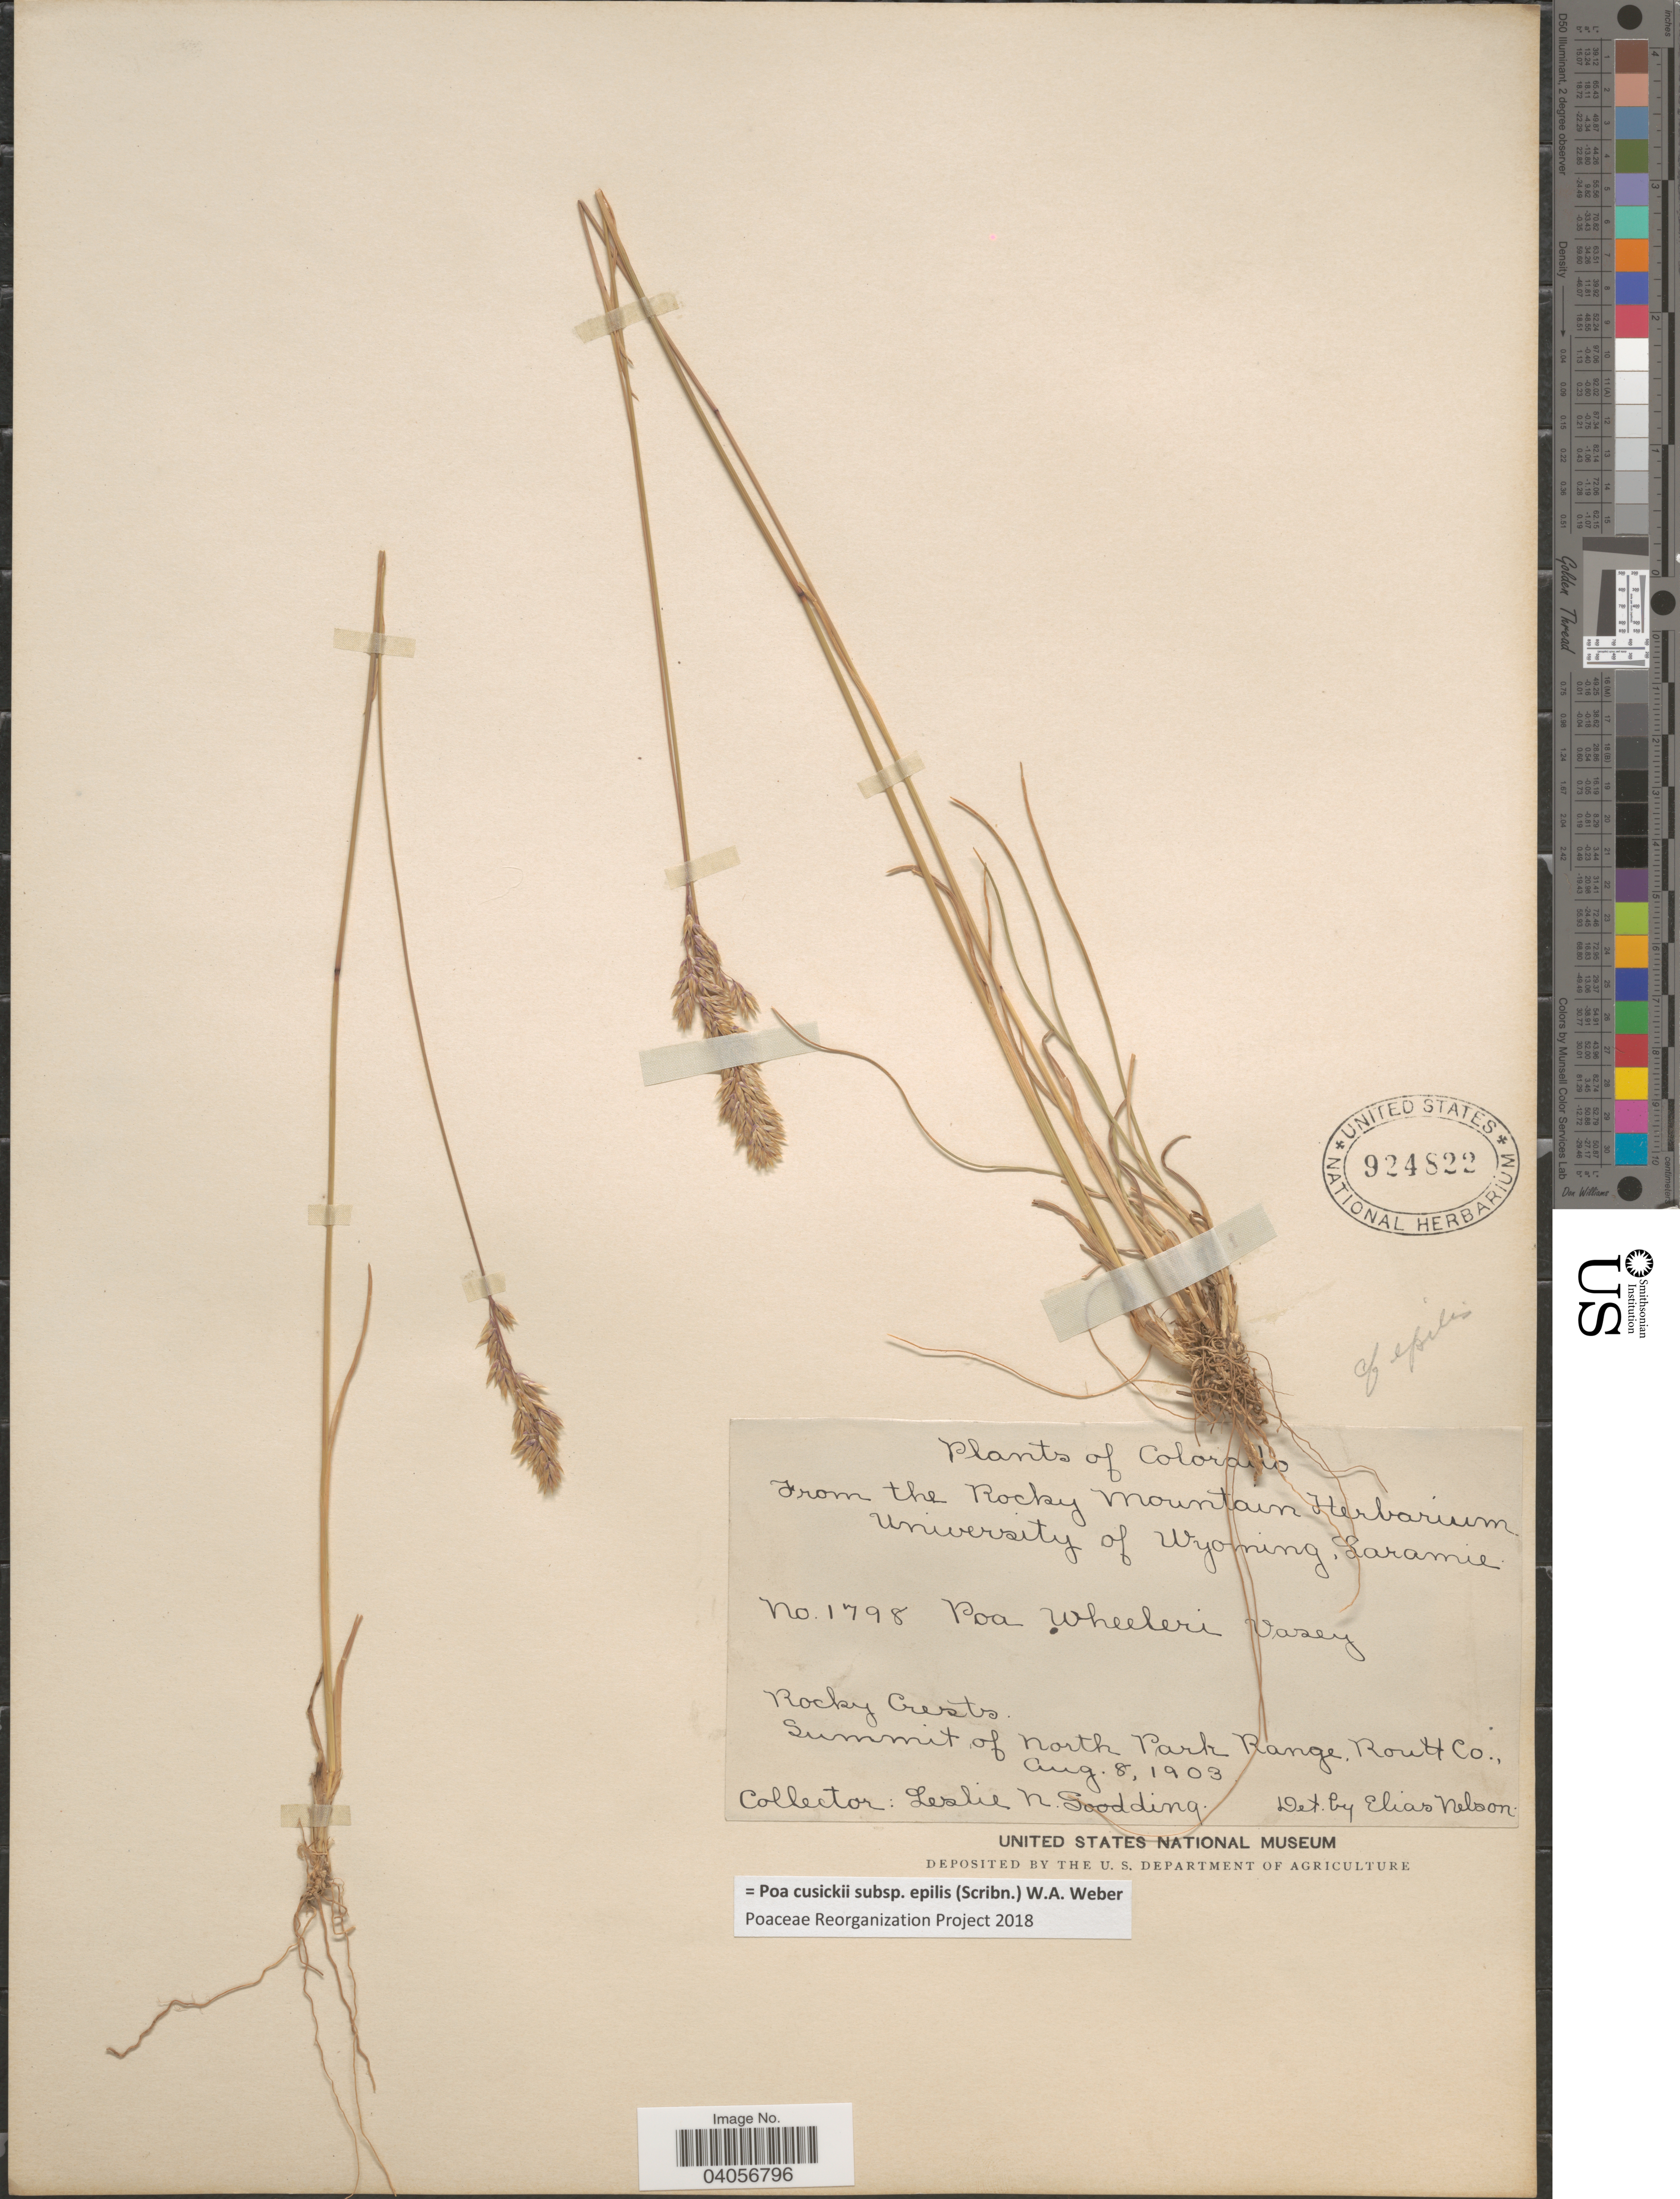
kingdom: Plantae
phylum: Tracheophyta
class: Liliopsida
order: Poales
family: Poaceae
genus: Poa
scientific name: Poa cusickii subsp. epilis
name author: (Scribn.) W.A. Weber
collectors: L. N. Goodding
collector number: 1798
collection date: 1903-08-08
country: United States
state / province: Colorado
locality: Rocky crests. Summit of North Park Range, Routt Co.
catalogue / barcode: US 924822